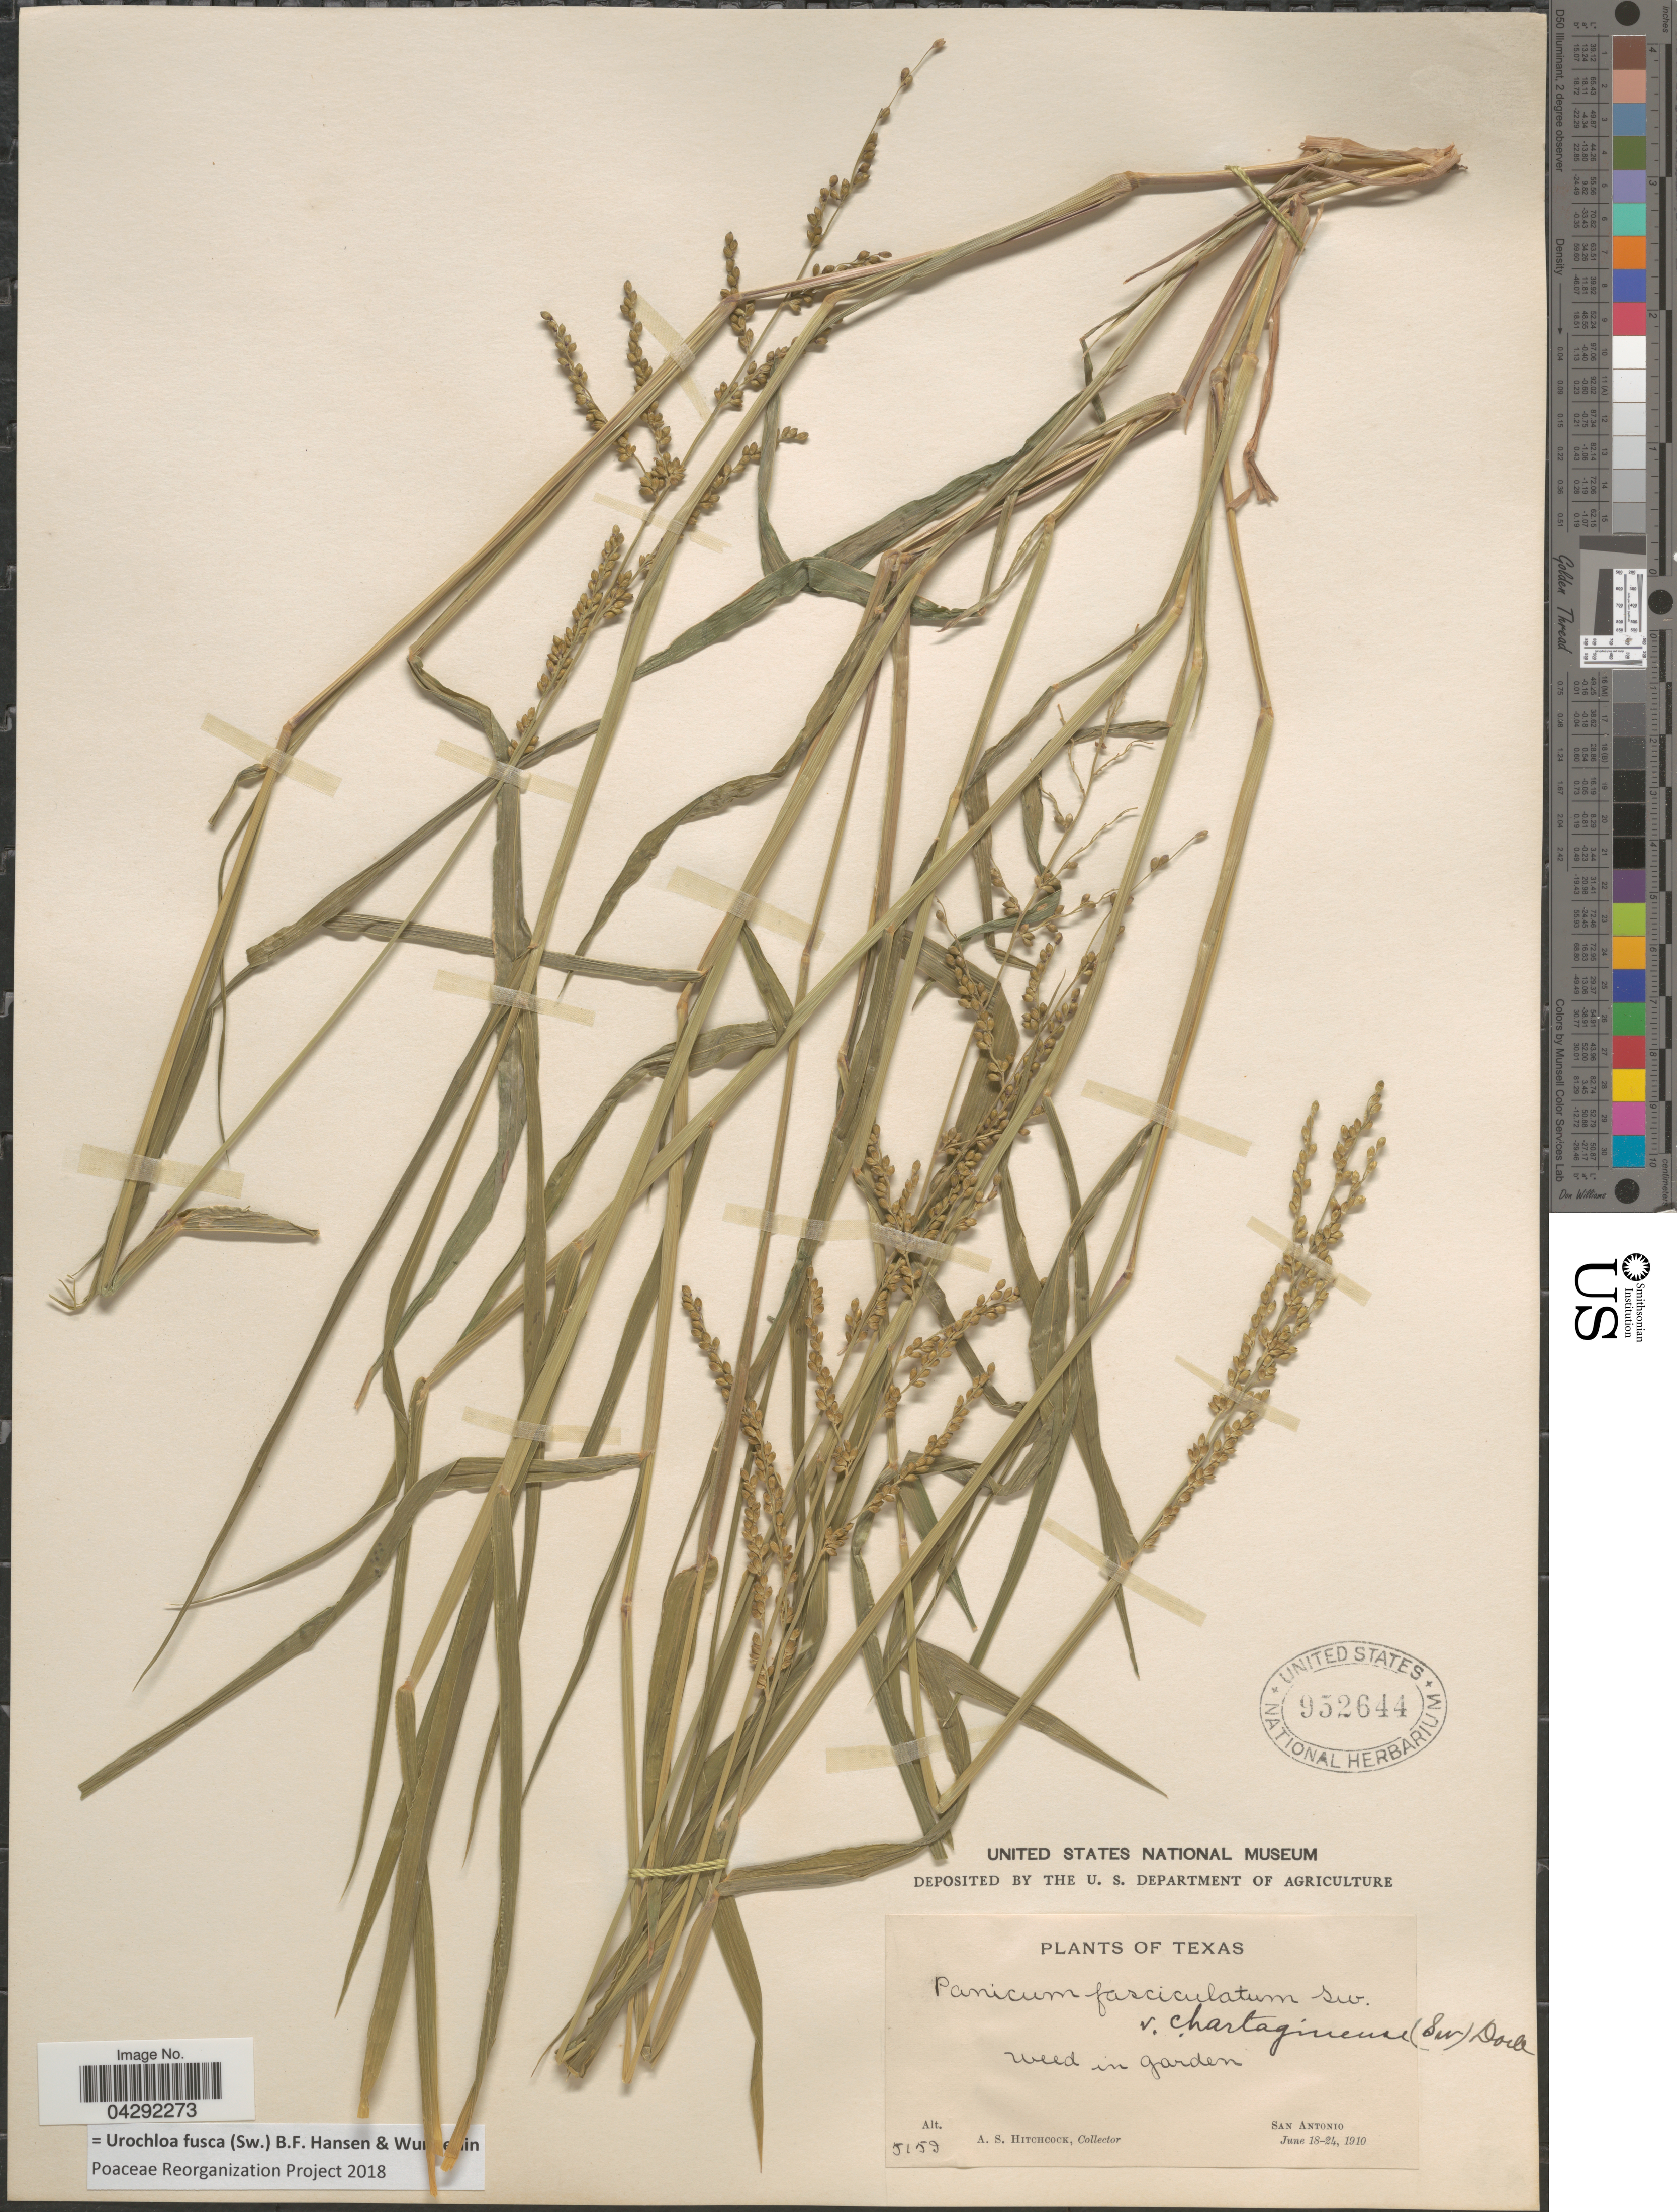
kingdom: Plantae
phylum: Tracheophyta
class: Liliopsida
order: Poales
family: Poaceae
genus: Urochloa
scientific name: Urochloa fusca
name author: (Sw.) B.F. Hansen & Wunderlin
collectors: A. S. Hitchcock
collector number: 5159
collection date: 1910-06-18/1910-06-24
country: United States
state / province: Texas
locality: San Antonio.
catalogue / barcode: US 952644